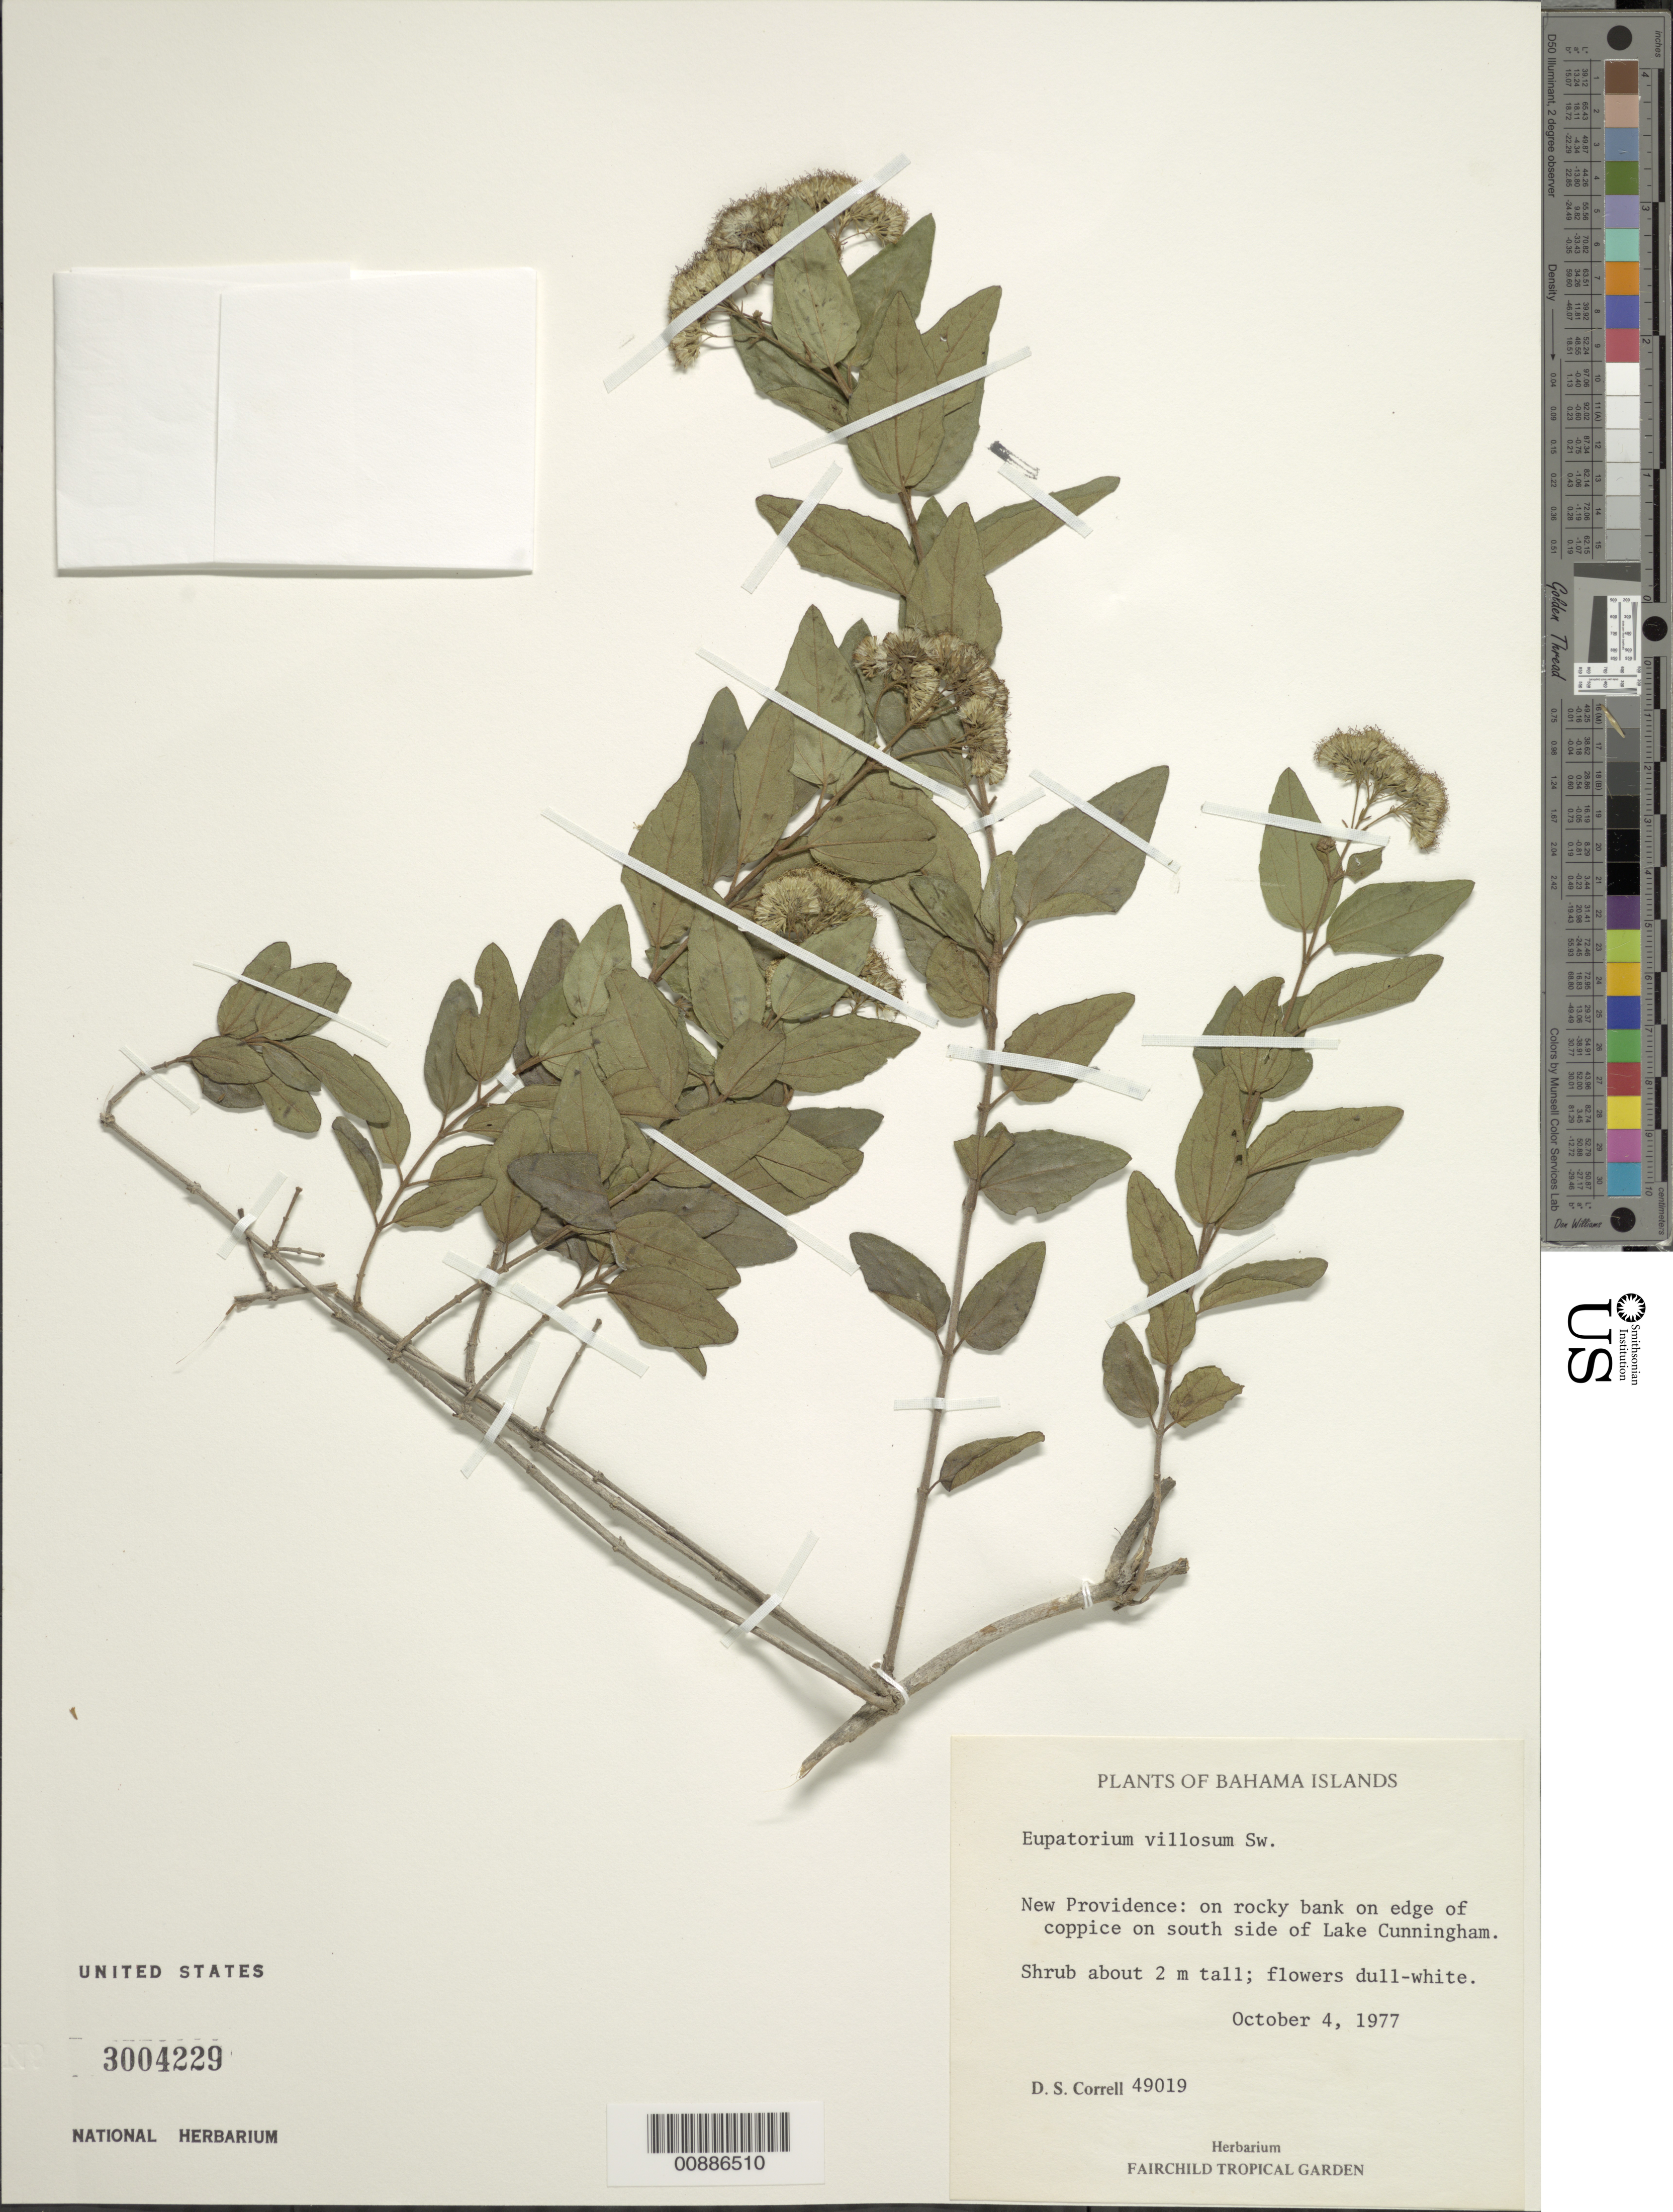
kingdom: Plantae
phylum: Tracheophyta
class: Magnoliopsida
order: Asterales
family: Asteraceae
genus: Koanophyllon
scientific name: Koanophyllon villosum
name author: (Sw.) R.M. King & H. Rob.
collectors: D. S. Correll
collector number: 49019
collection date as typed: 04 Oct 1977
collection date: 1977-10-04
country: Bahamas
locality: New Providence: on south side of Lake Cunningham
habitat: On rocky bank at edge of coppice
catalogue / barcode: US 3004220